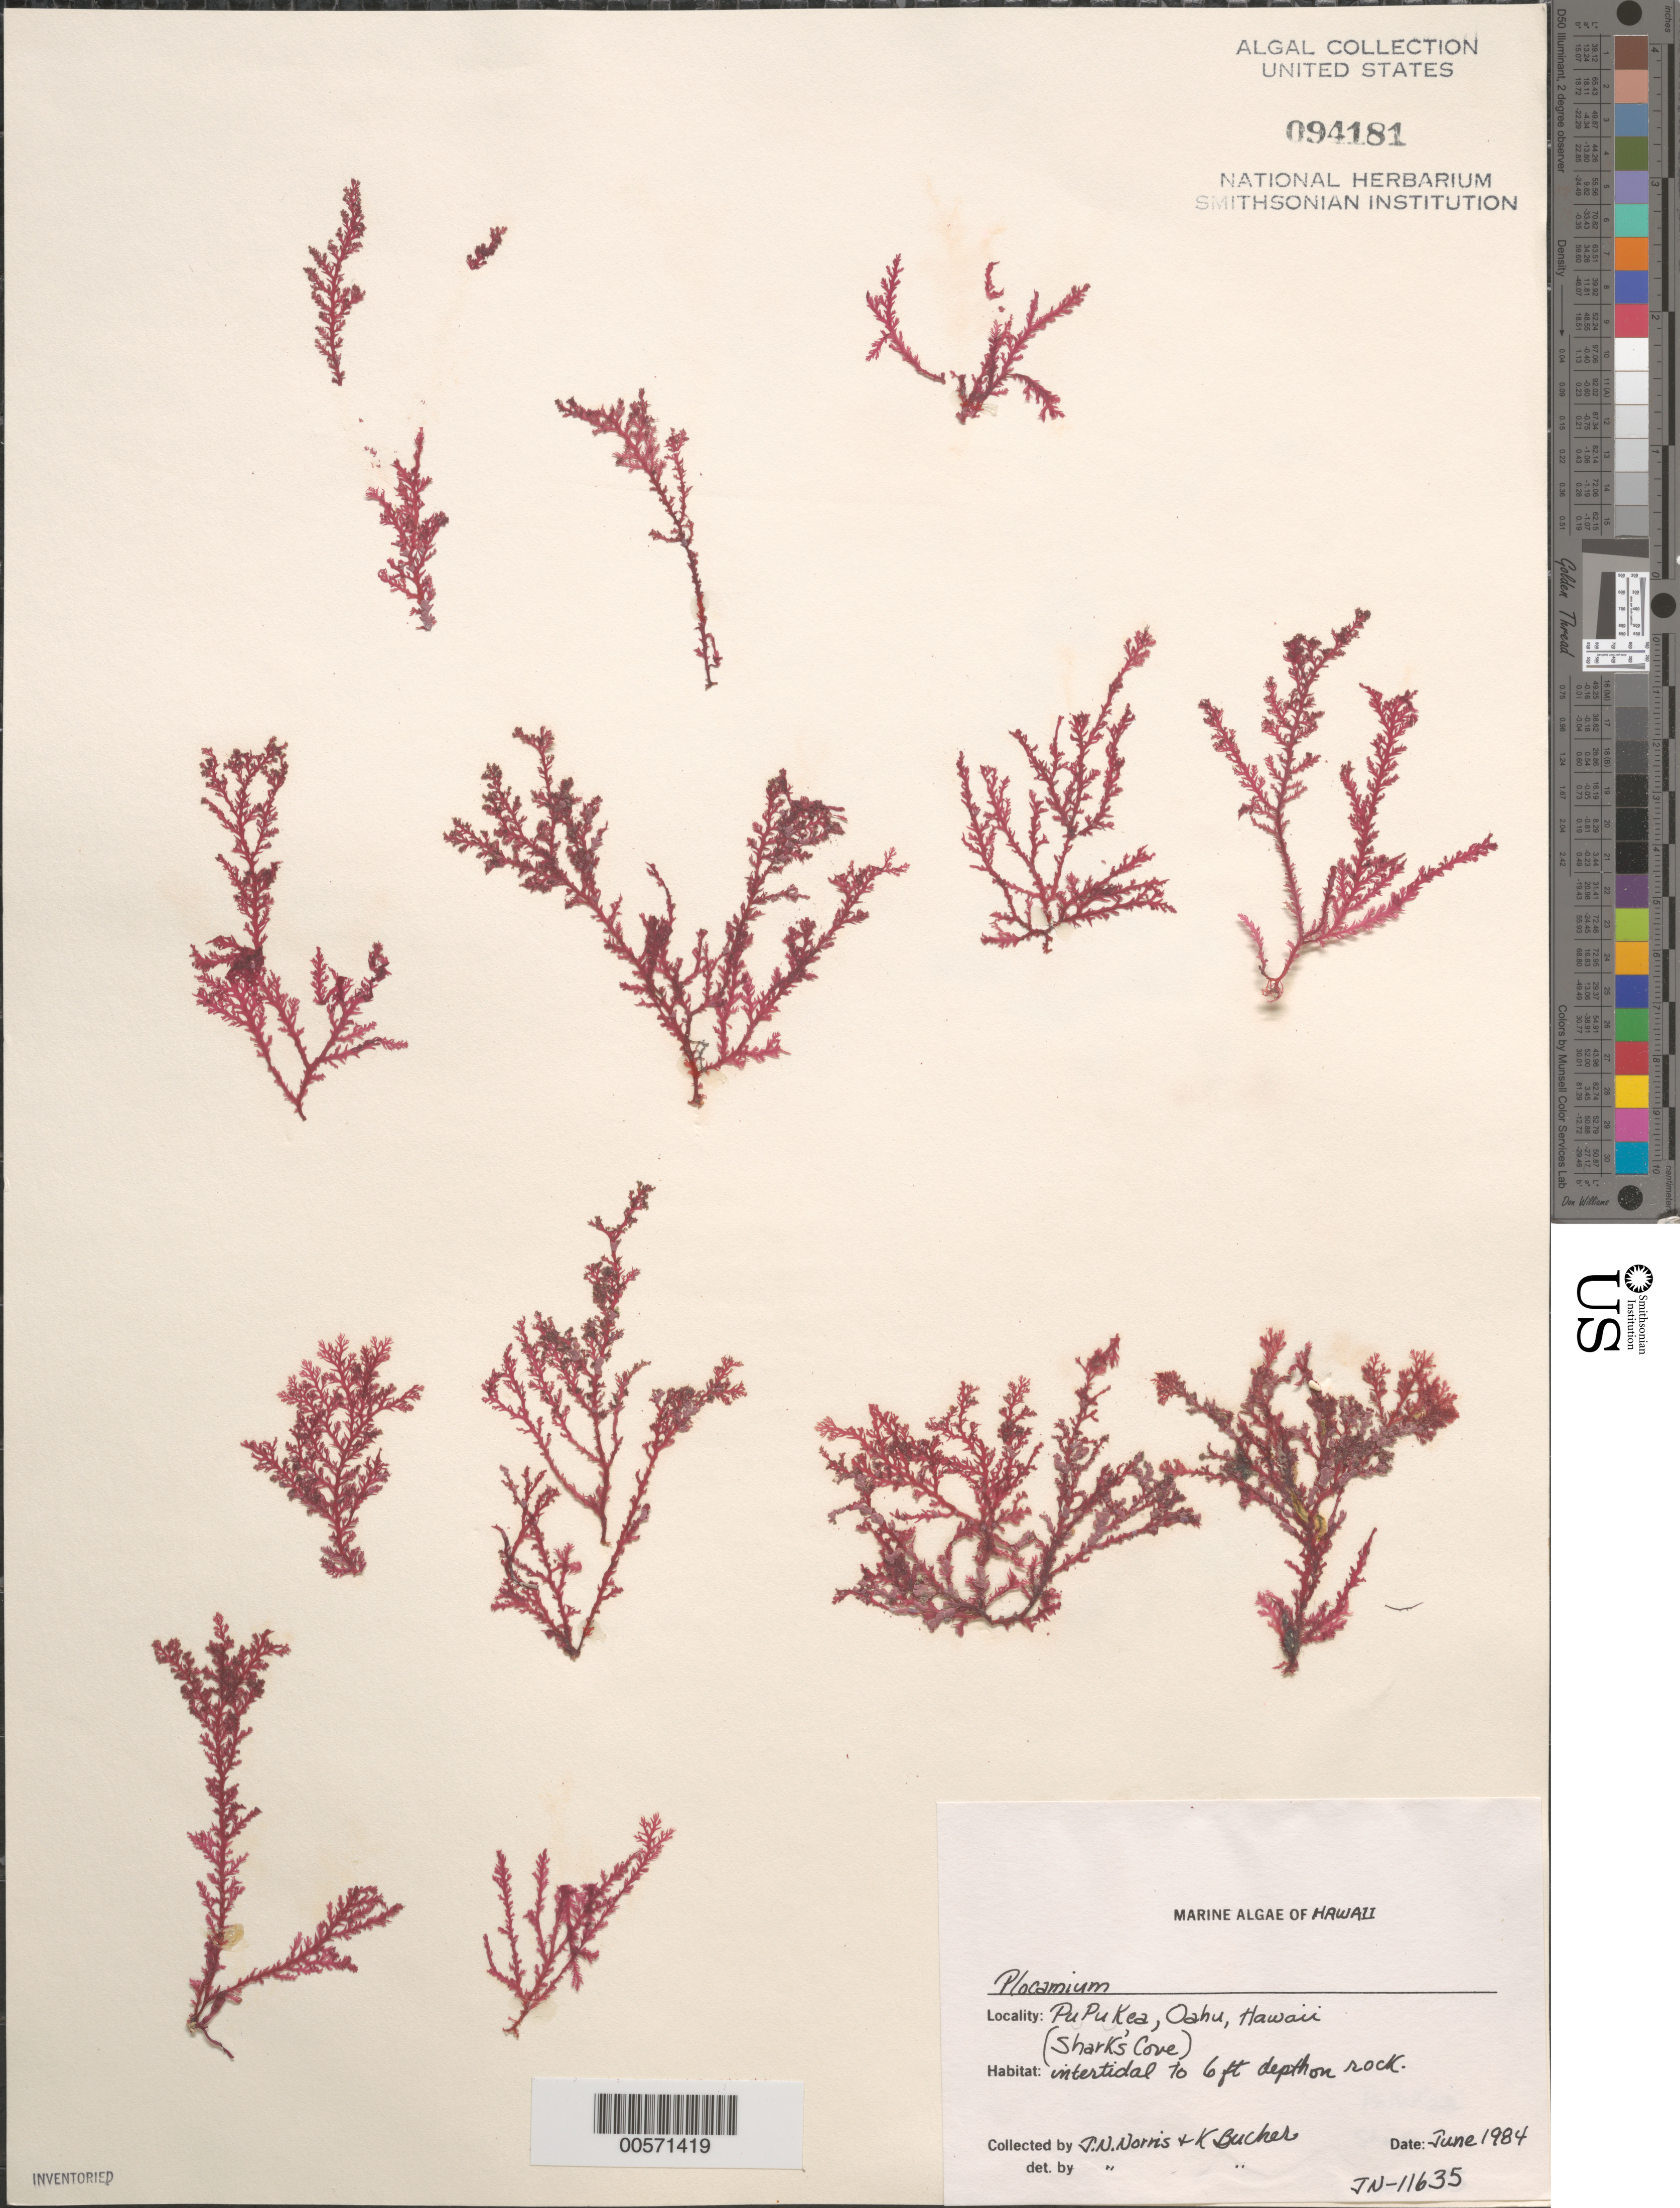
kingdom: Plantae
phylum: Rhodophyta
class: Florideophyceae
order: Plocamiales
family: Plocamiaceae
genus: Plocamium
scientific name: Plocamium sp.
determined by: Norris, J. N.; Bucher, K. E.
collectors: J. N. Norris & K. E. Bucher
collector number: JN-11635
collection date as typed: Jun 1984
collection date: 1984-06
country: United States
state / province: Hawaii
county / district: Honolulu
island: Oahu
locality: Pupukea, Shark Cove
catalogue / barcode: US 94181